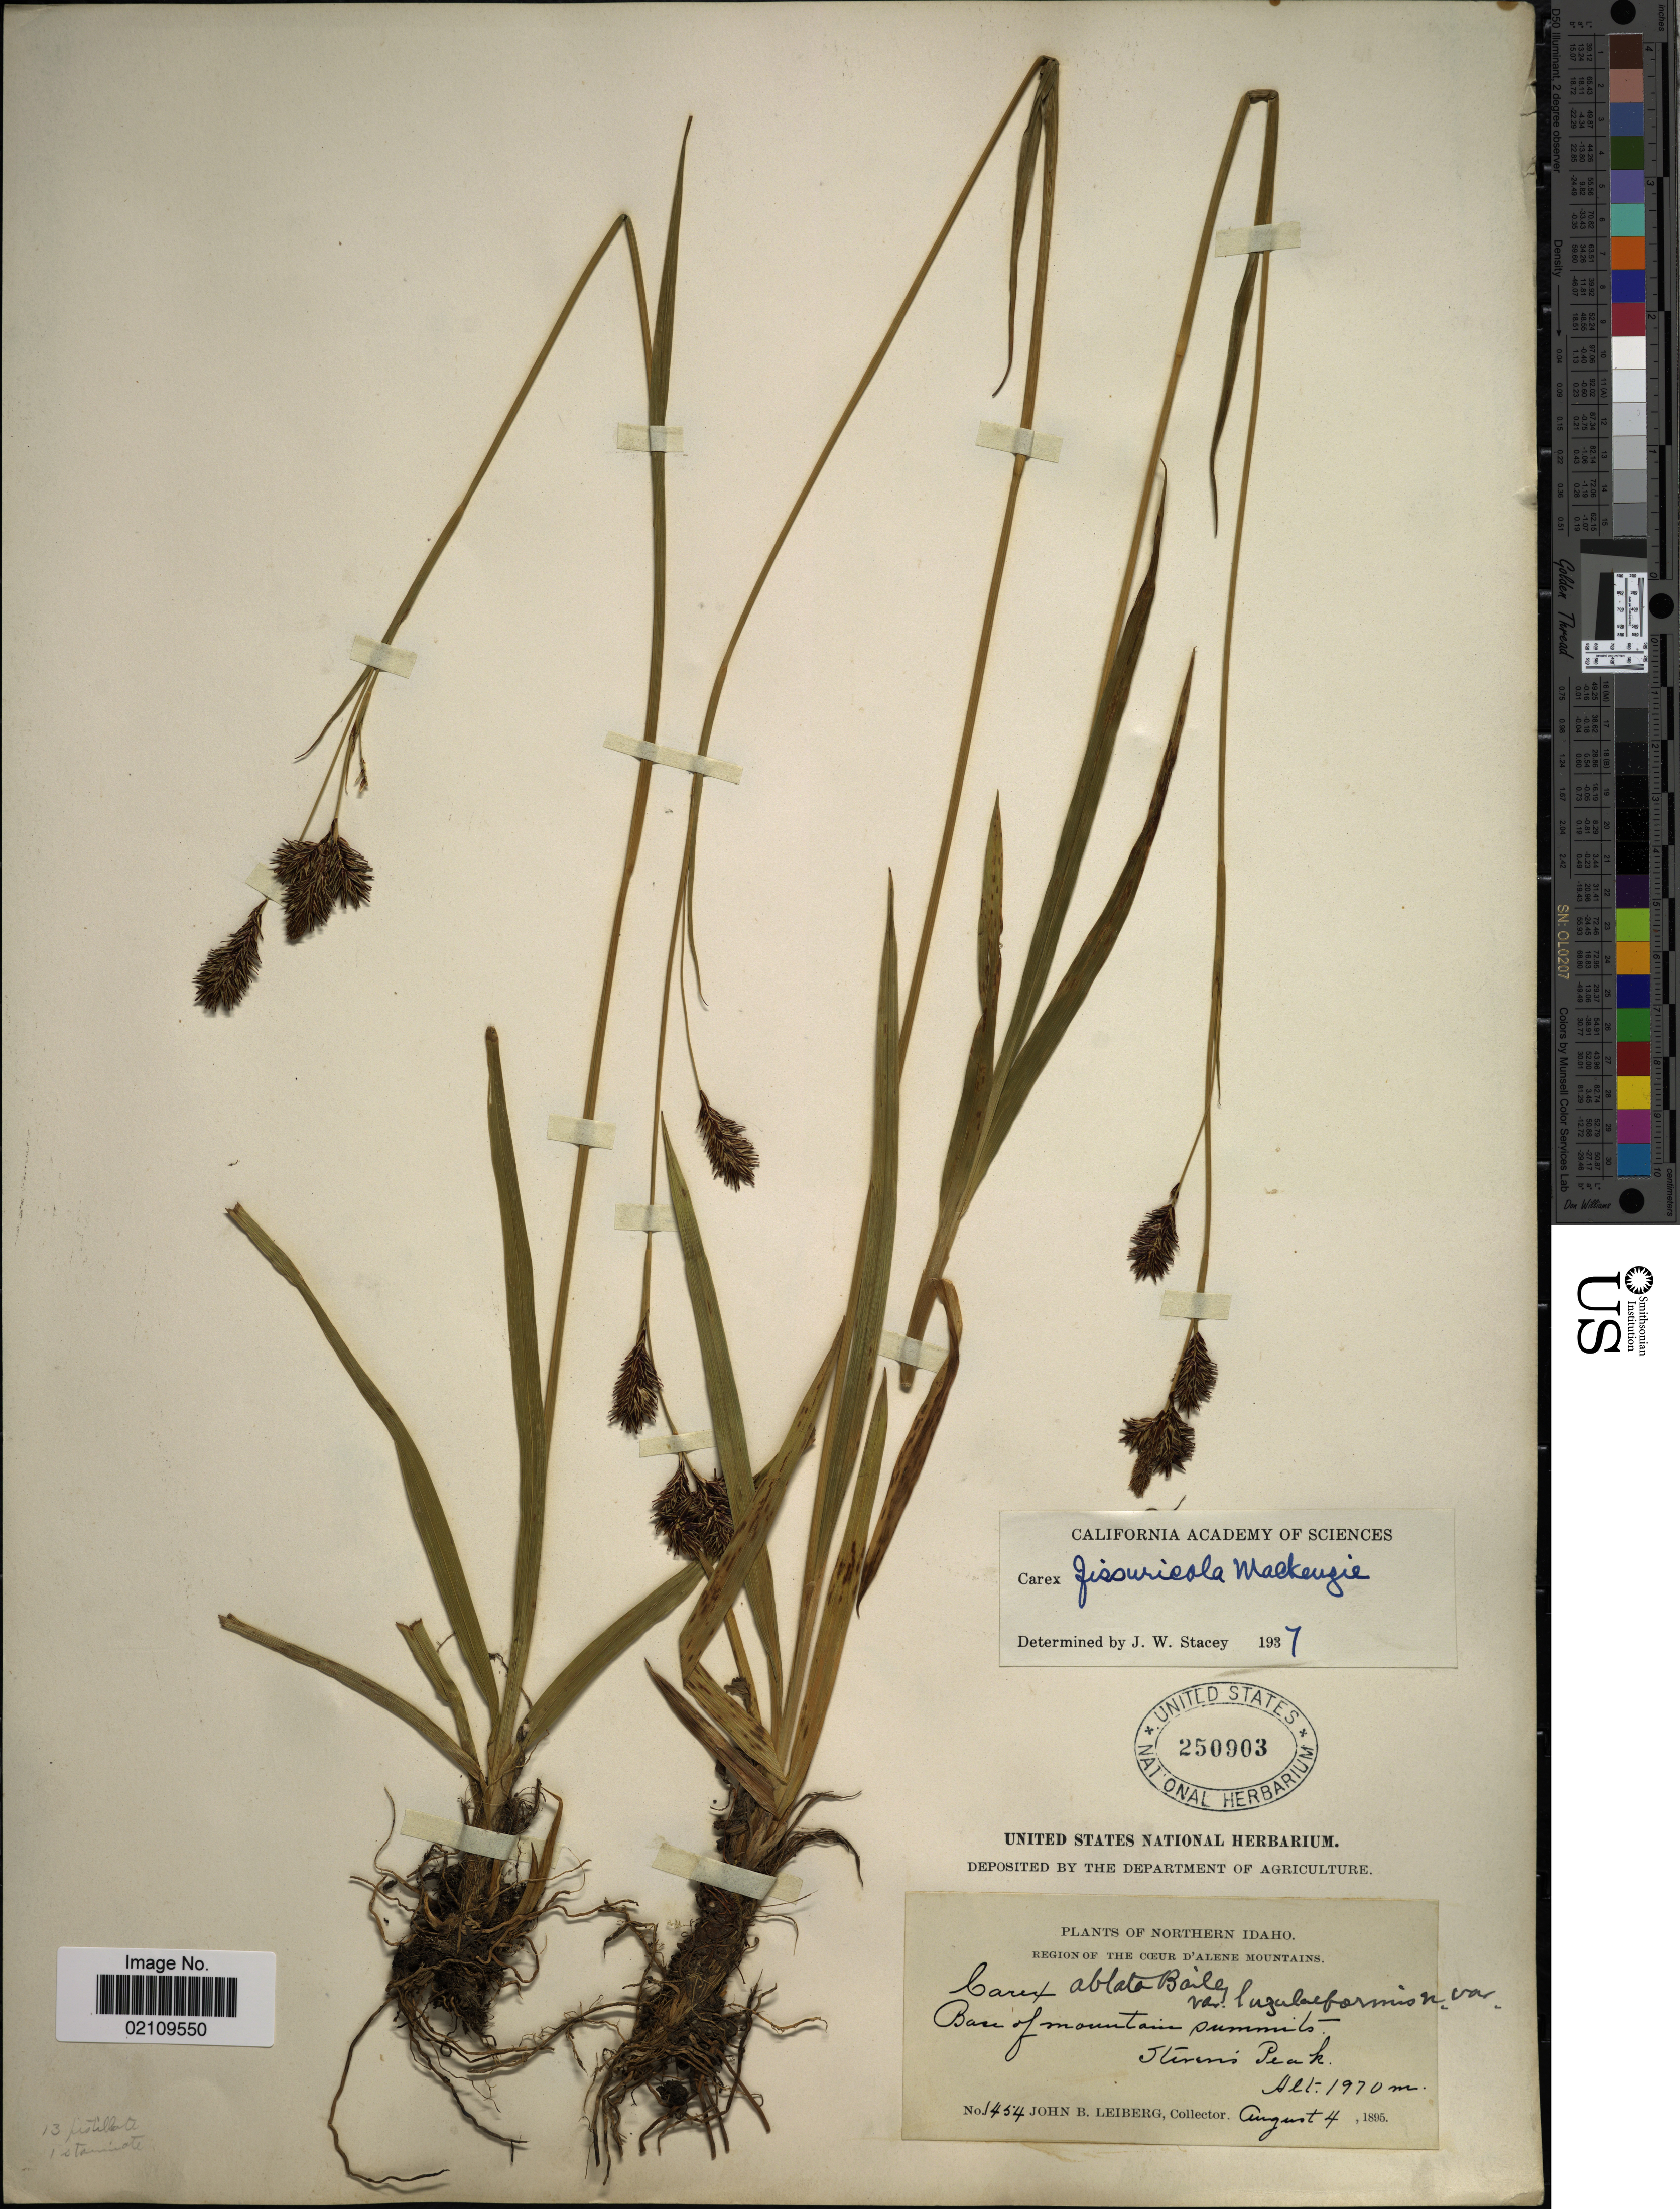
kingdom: Plantae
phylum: Tracheophyta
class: Liliopsida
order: Poales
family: Cyperaceae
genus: Carex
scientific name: Carex fissuricola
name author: Mack.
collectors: J. Leiberg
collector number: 1454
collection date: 1895-08-04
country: United States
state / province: Idaho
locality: Northern Idaho, Region of The Cæur D'Alene Mountains, Base of mountain summits. Steven's Peak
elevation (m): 1970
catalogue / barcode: US 250903